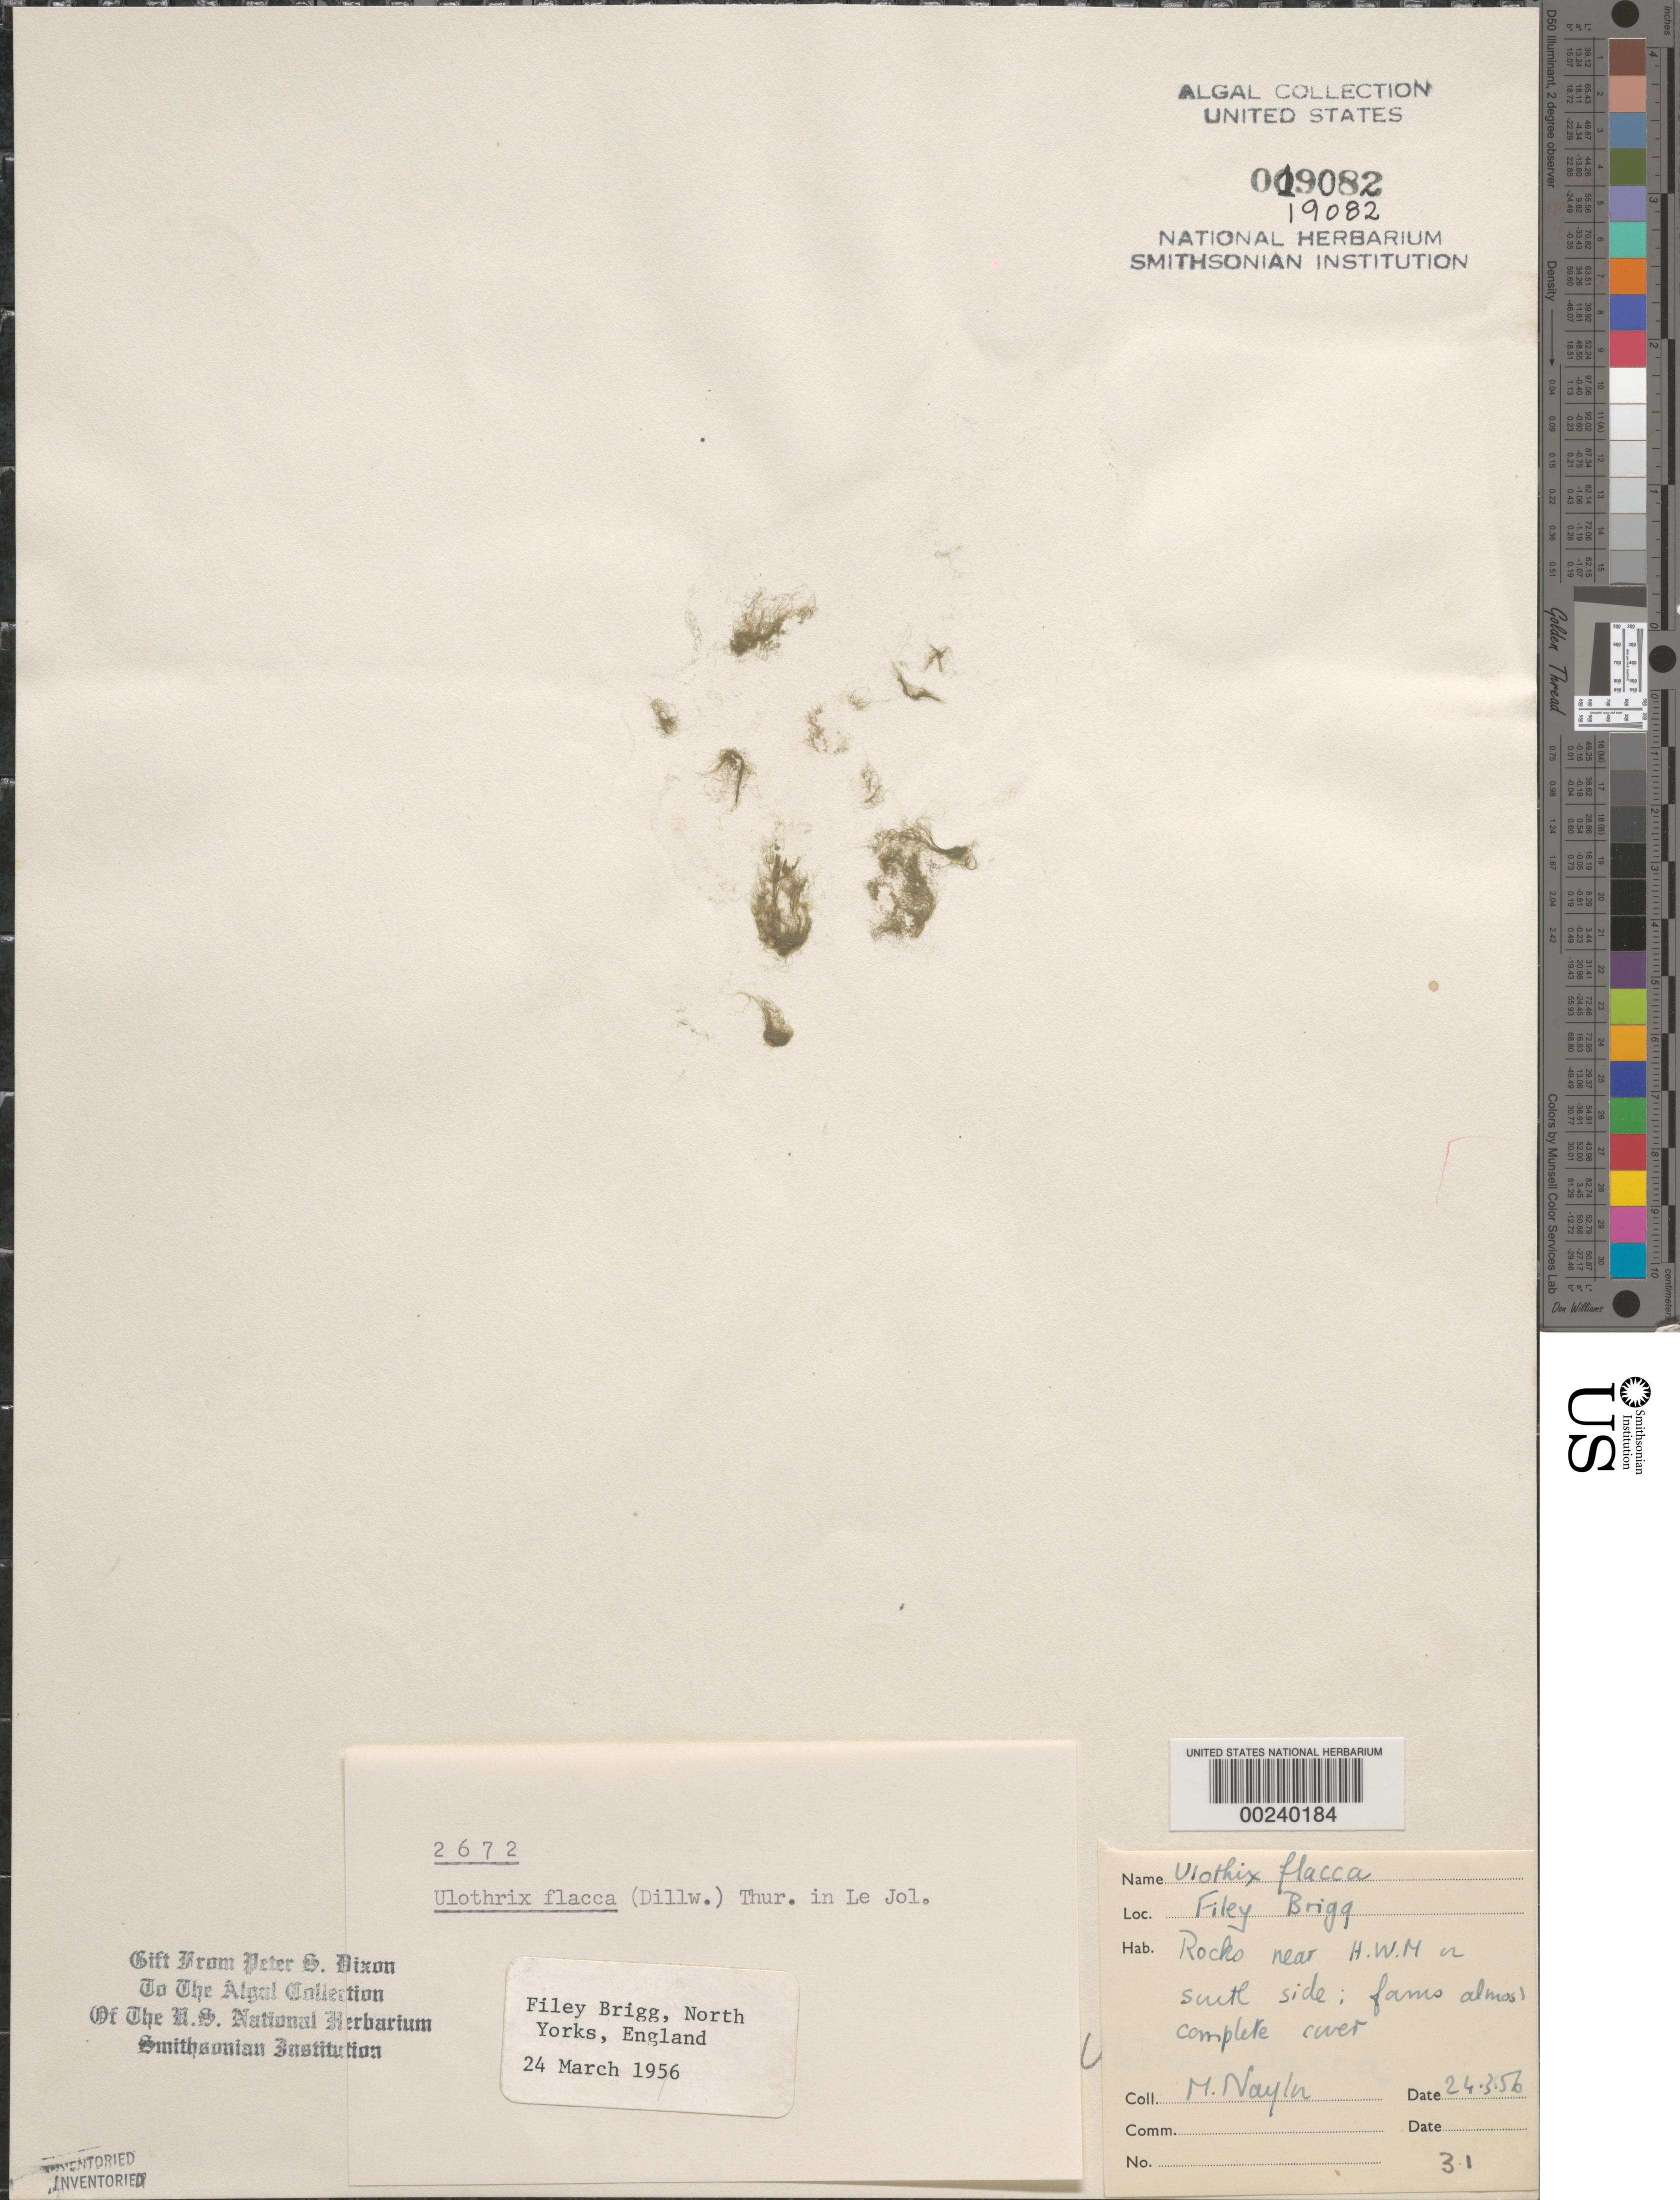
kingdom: Plantae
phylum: Chlorophyta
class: Ulvophyceae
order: Ulotrichales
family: Ulotrichaceae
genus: Ulothrix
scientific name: Ulothrix flacca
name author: (Dillwyn) Thur. in Le Jol.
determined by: Dixon, P. S.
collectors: M. Roberts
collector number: PSD 2672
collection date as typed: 24 Mar 1956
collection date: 1956-03-24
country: United Kingdom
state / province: England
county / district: North Yorkshire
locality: Filey Brigg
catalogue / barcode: US 19082